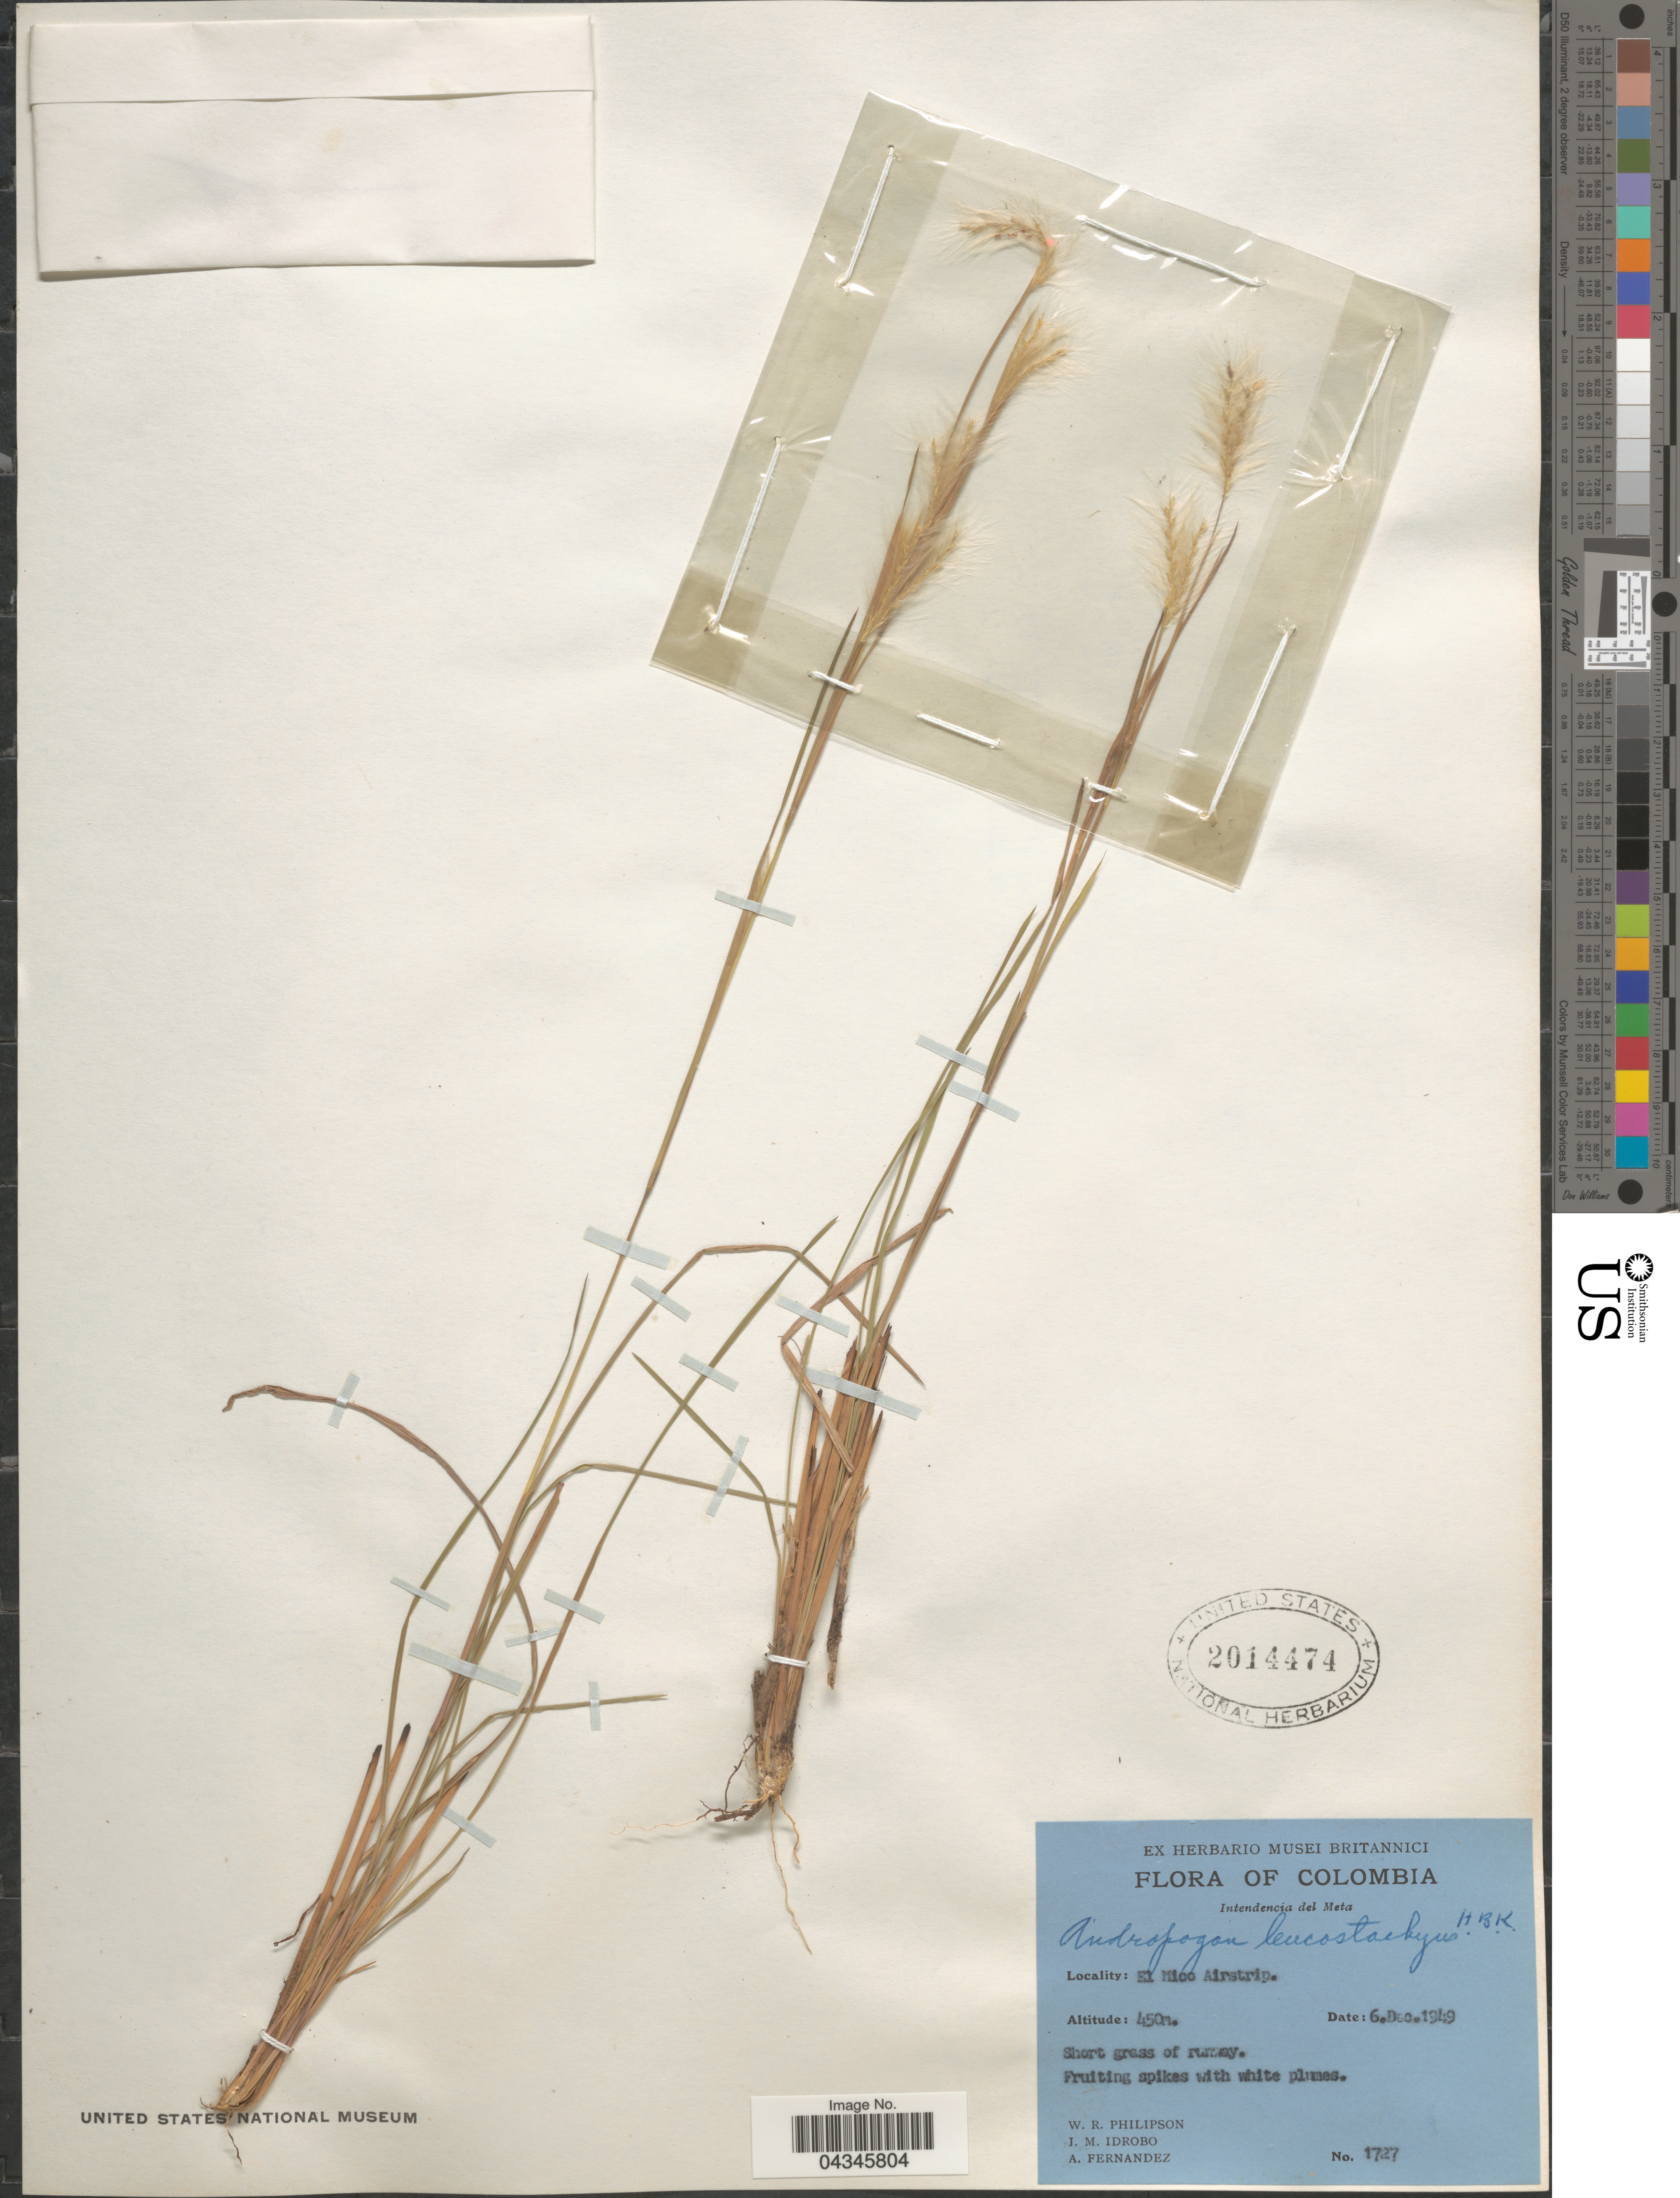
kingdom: Plantae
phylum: Tracheophyta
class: Liliopsida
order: Poales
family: Poaceae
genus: Andropogon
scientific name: Andropogon leucostachyus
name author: Kunth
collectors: W. R. Philipson, J. M. Idrobo & A. Fernandez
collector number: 1727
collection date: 1949-12-06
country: Colombia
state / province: Meta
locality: Intendencia del Meta. El Mico Airstrip.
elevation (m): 450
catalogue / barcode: US 2014474